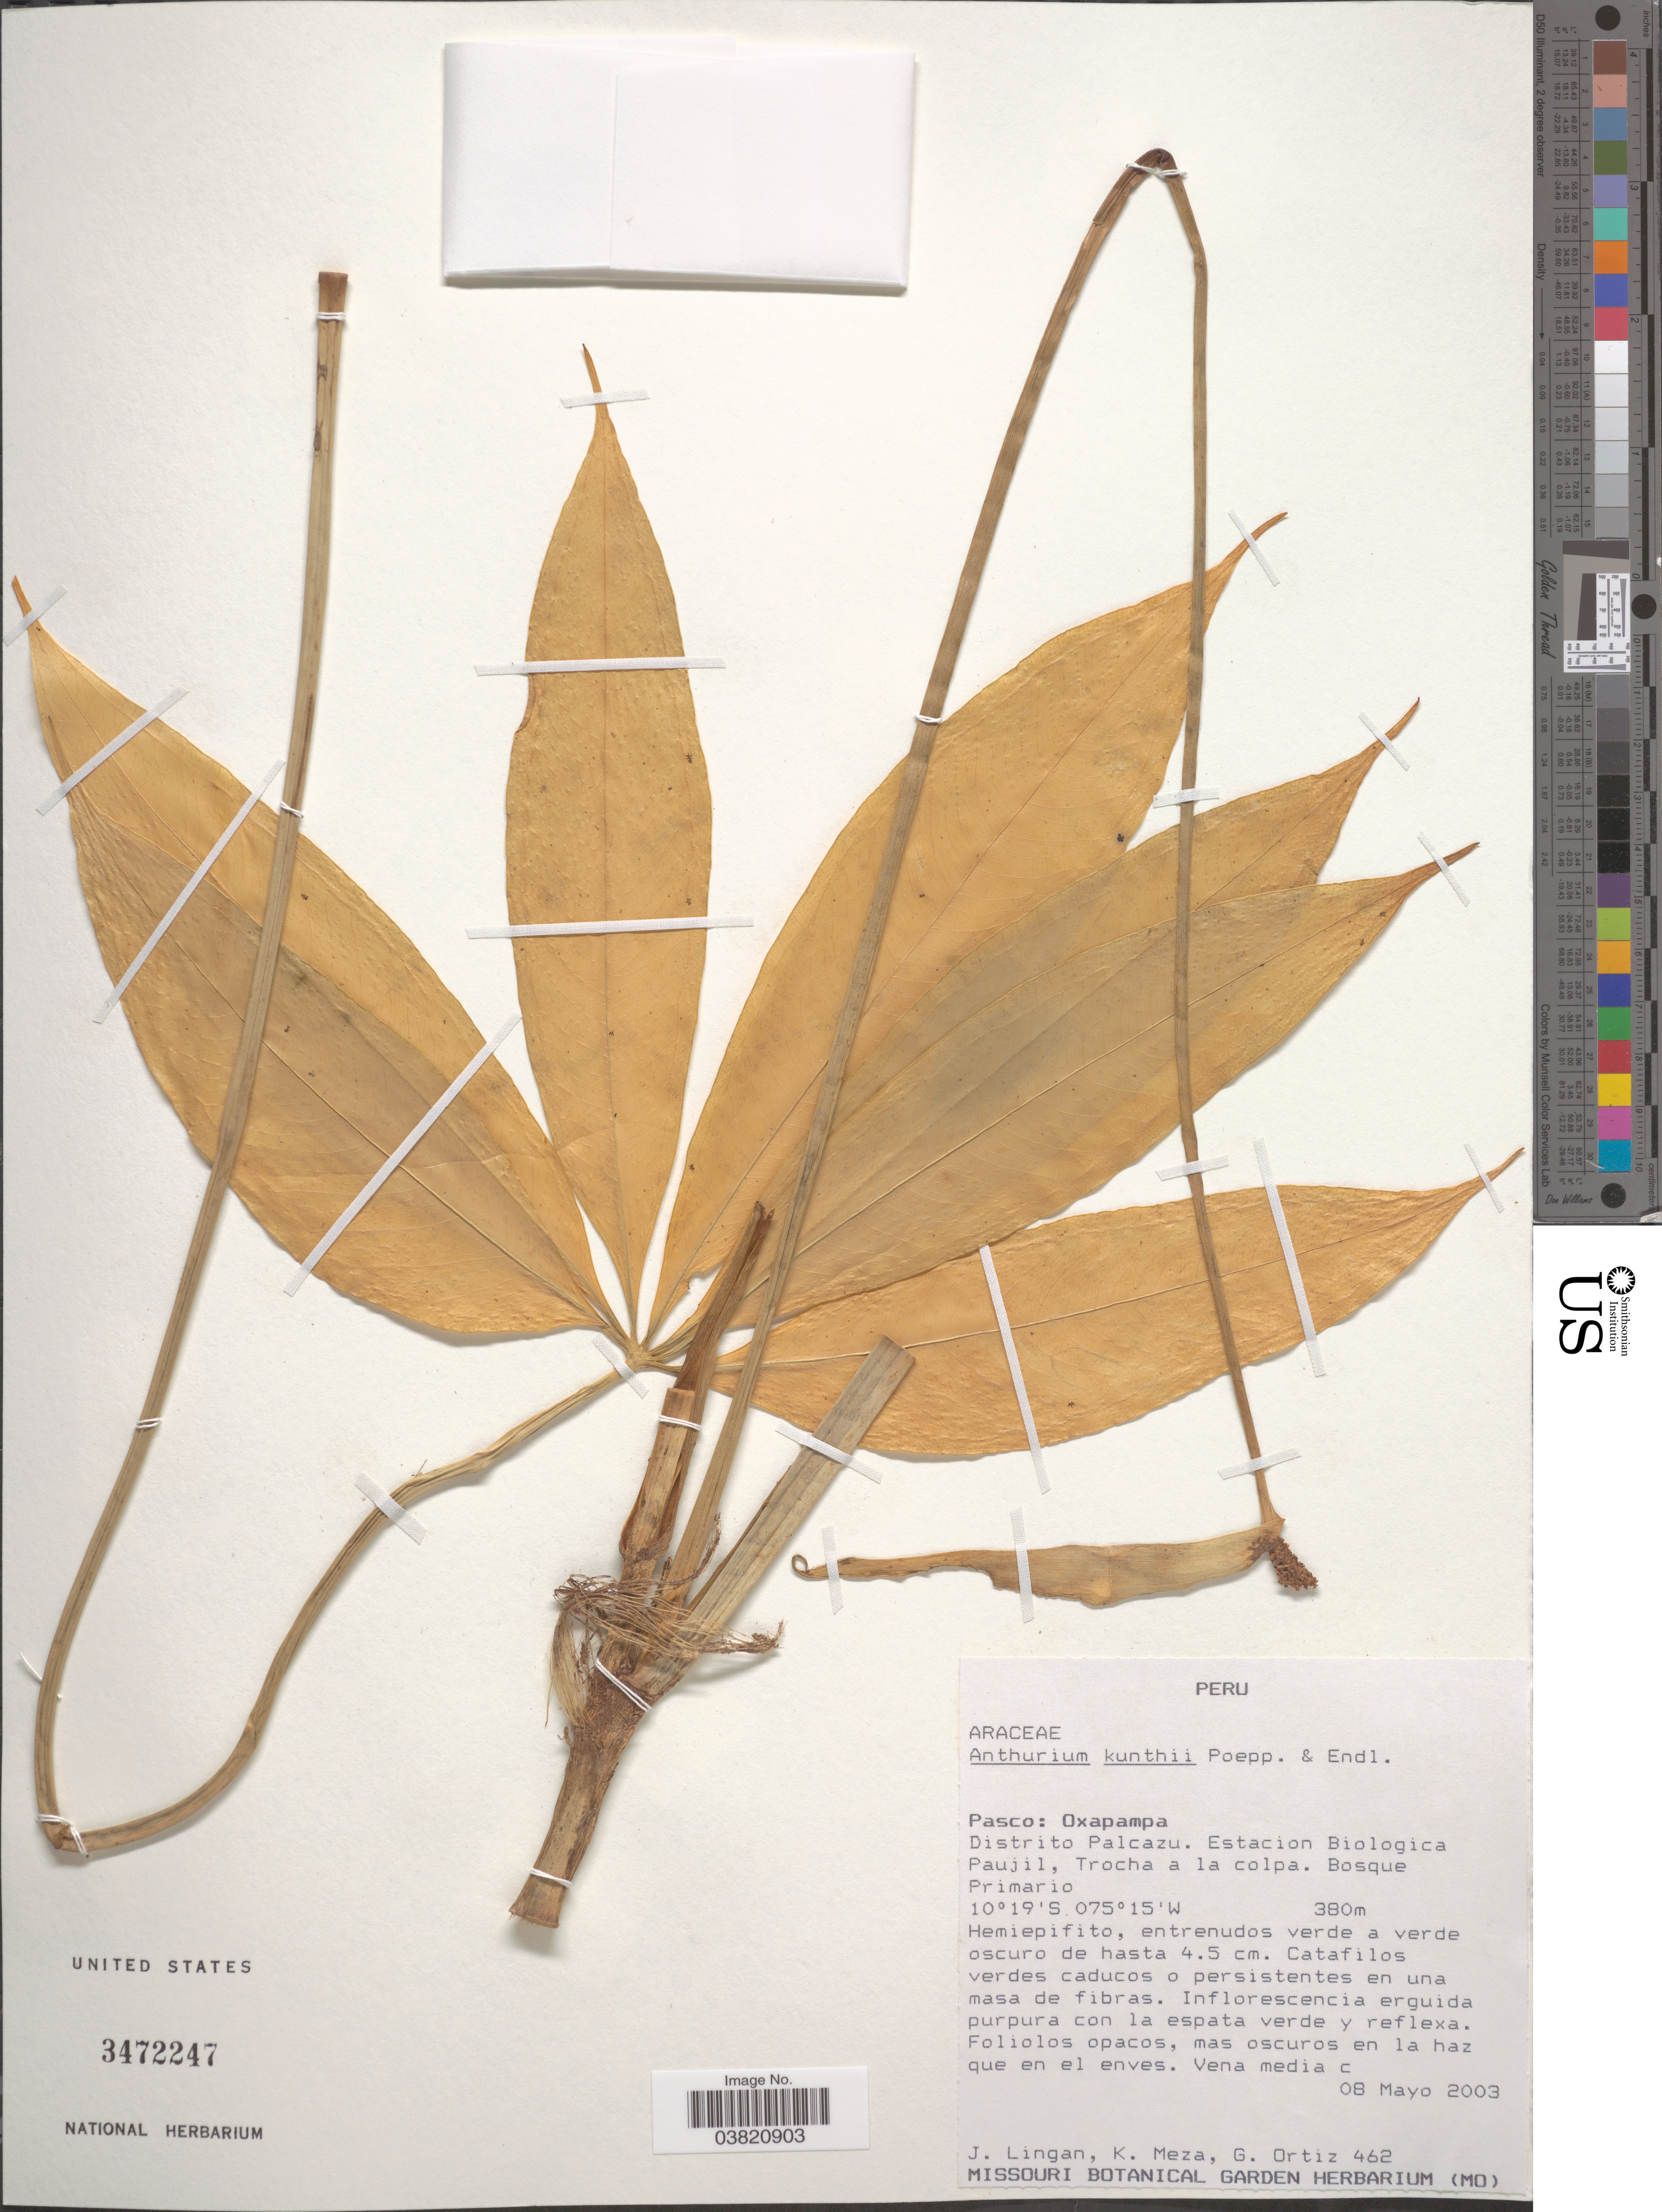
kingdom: Plantae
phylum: Tracheophyta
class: Liliopsida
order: Alismatales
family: Araceae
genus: Anthurium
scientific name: Anthurium kunthii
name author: Poepp.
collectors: J. Lingan, K. Meza & G. Ortiz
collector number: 462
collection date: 2003-05-08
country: Peru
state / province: Pasco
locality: Oxapampa. Distrito Palcazu. Estacion Biologica Paujil, Trocha a la colpa.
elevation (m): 380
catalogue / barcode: US 3472247